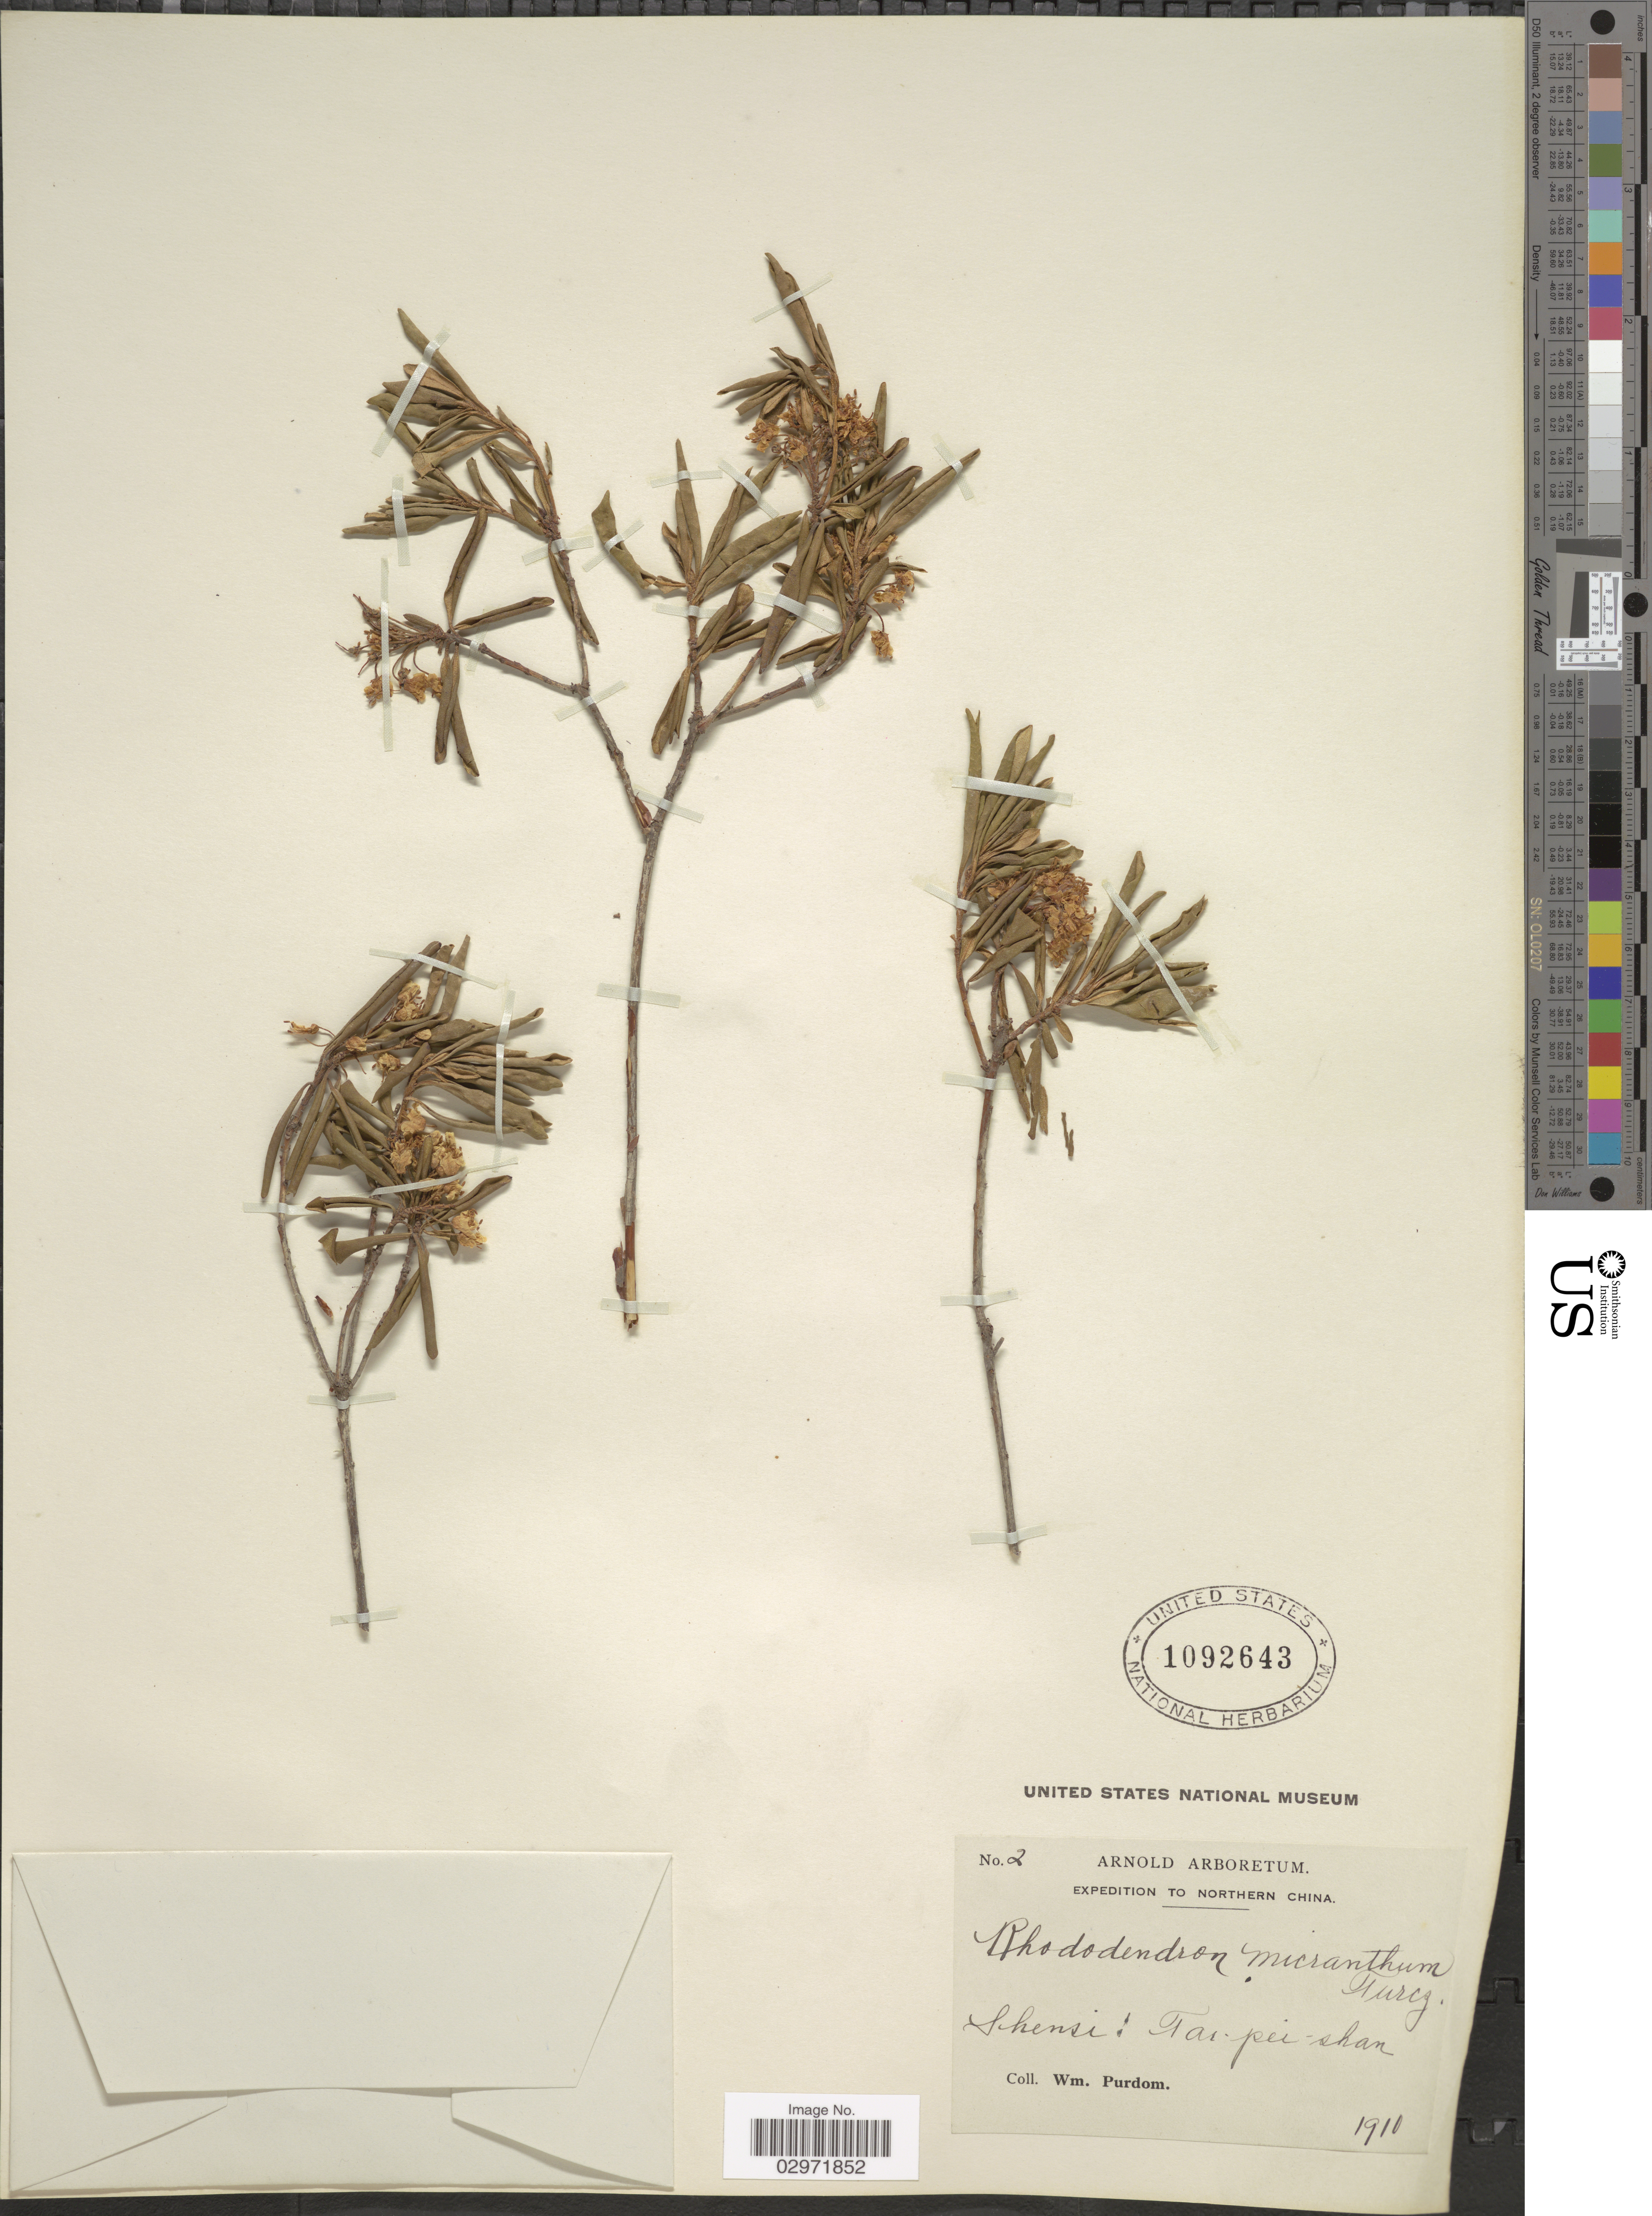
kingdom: Plantae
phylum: Tracheophyta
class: Magnoliopsida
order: Ericales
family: Ericaceae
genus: Rhododendron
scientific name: Rhododendron micranthum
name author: Turcz.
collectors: W. Purdom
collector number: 2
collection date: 1910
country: China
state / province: Shaanxi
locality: Northern China, Shensi: Tai-pei-shan.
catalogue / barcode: US 1092643